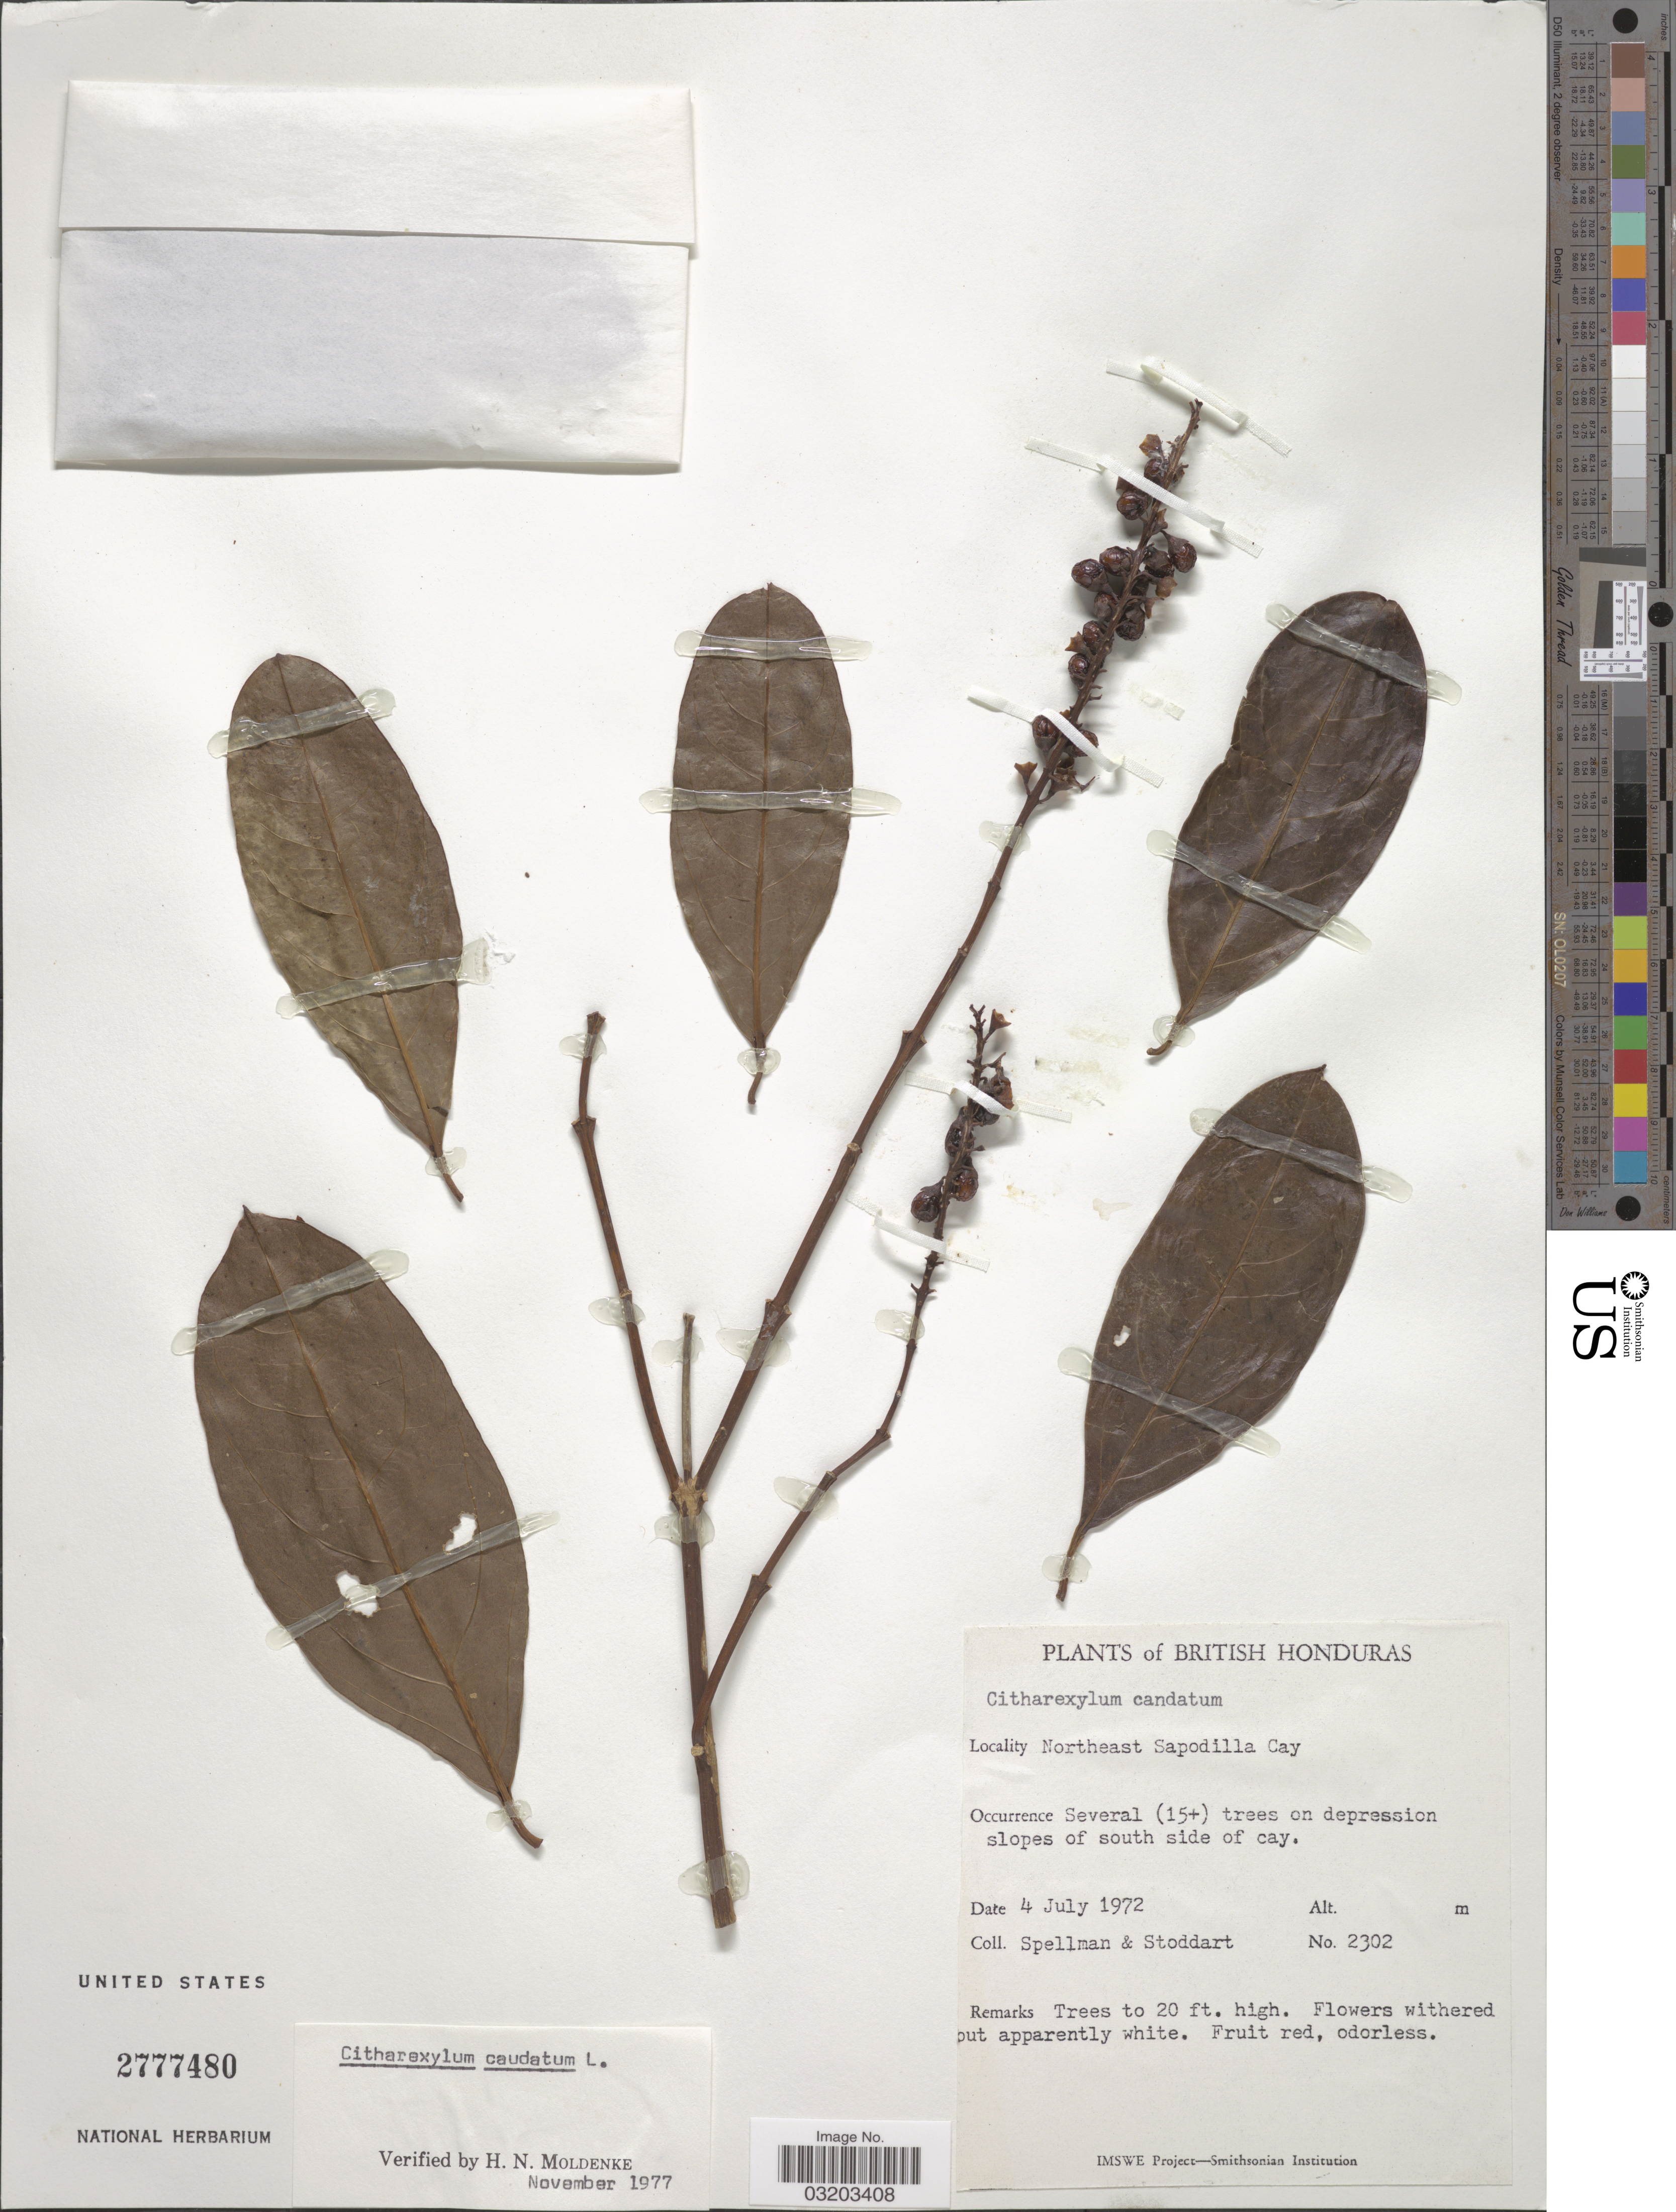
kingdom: Plantae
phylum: Tracheophyta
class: Magnoliopsida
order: Lamiales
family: Verbenaceae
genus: Citharexylum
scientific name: Citharexylum caudatum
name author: L.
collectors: Spellman, -- & -. Stoddart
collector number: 2302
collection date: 1972-07-04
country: Belize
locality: British Honduras. Northeast Sapodilla Cay. Several (15+) trees on depression slopes of south side cay.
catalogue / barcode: US 2777480